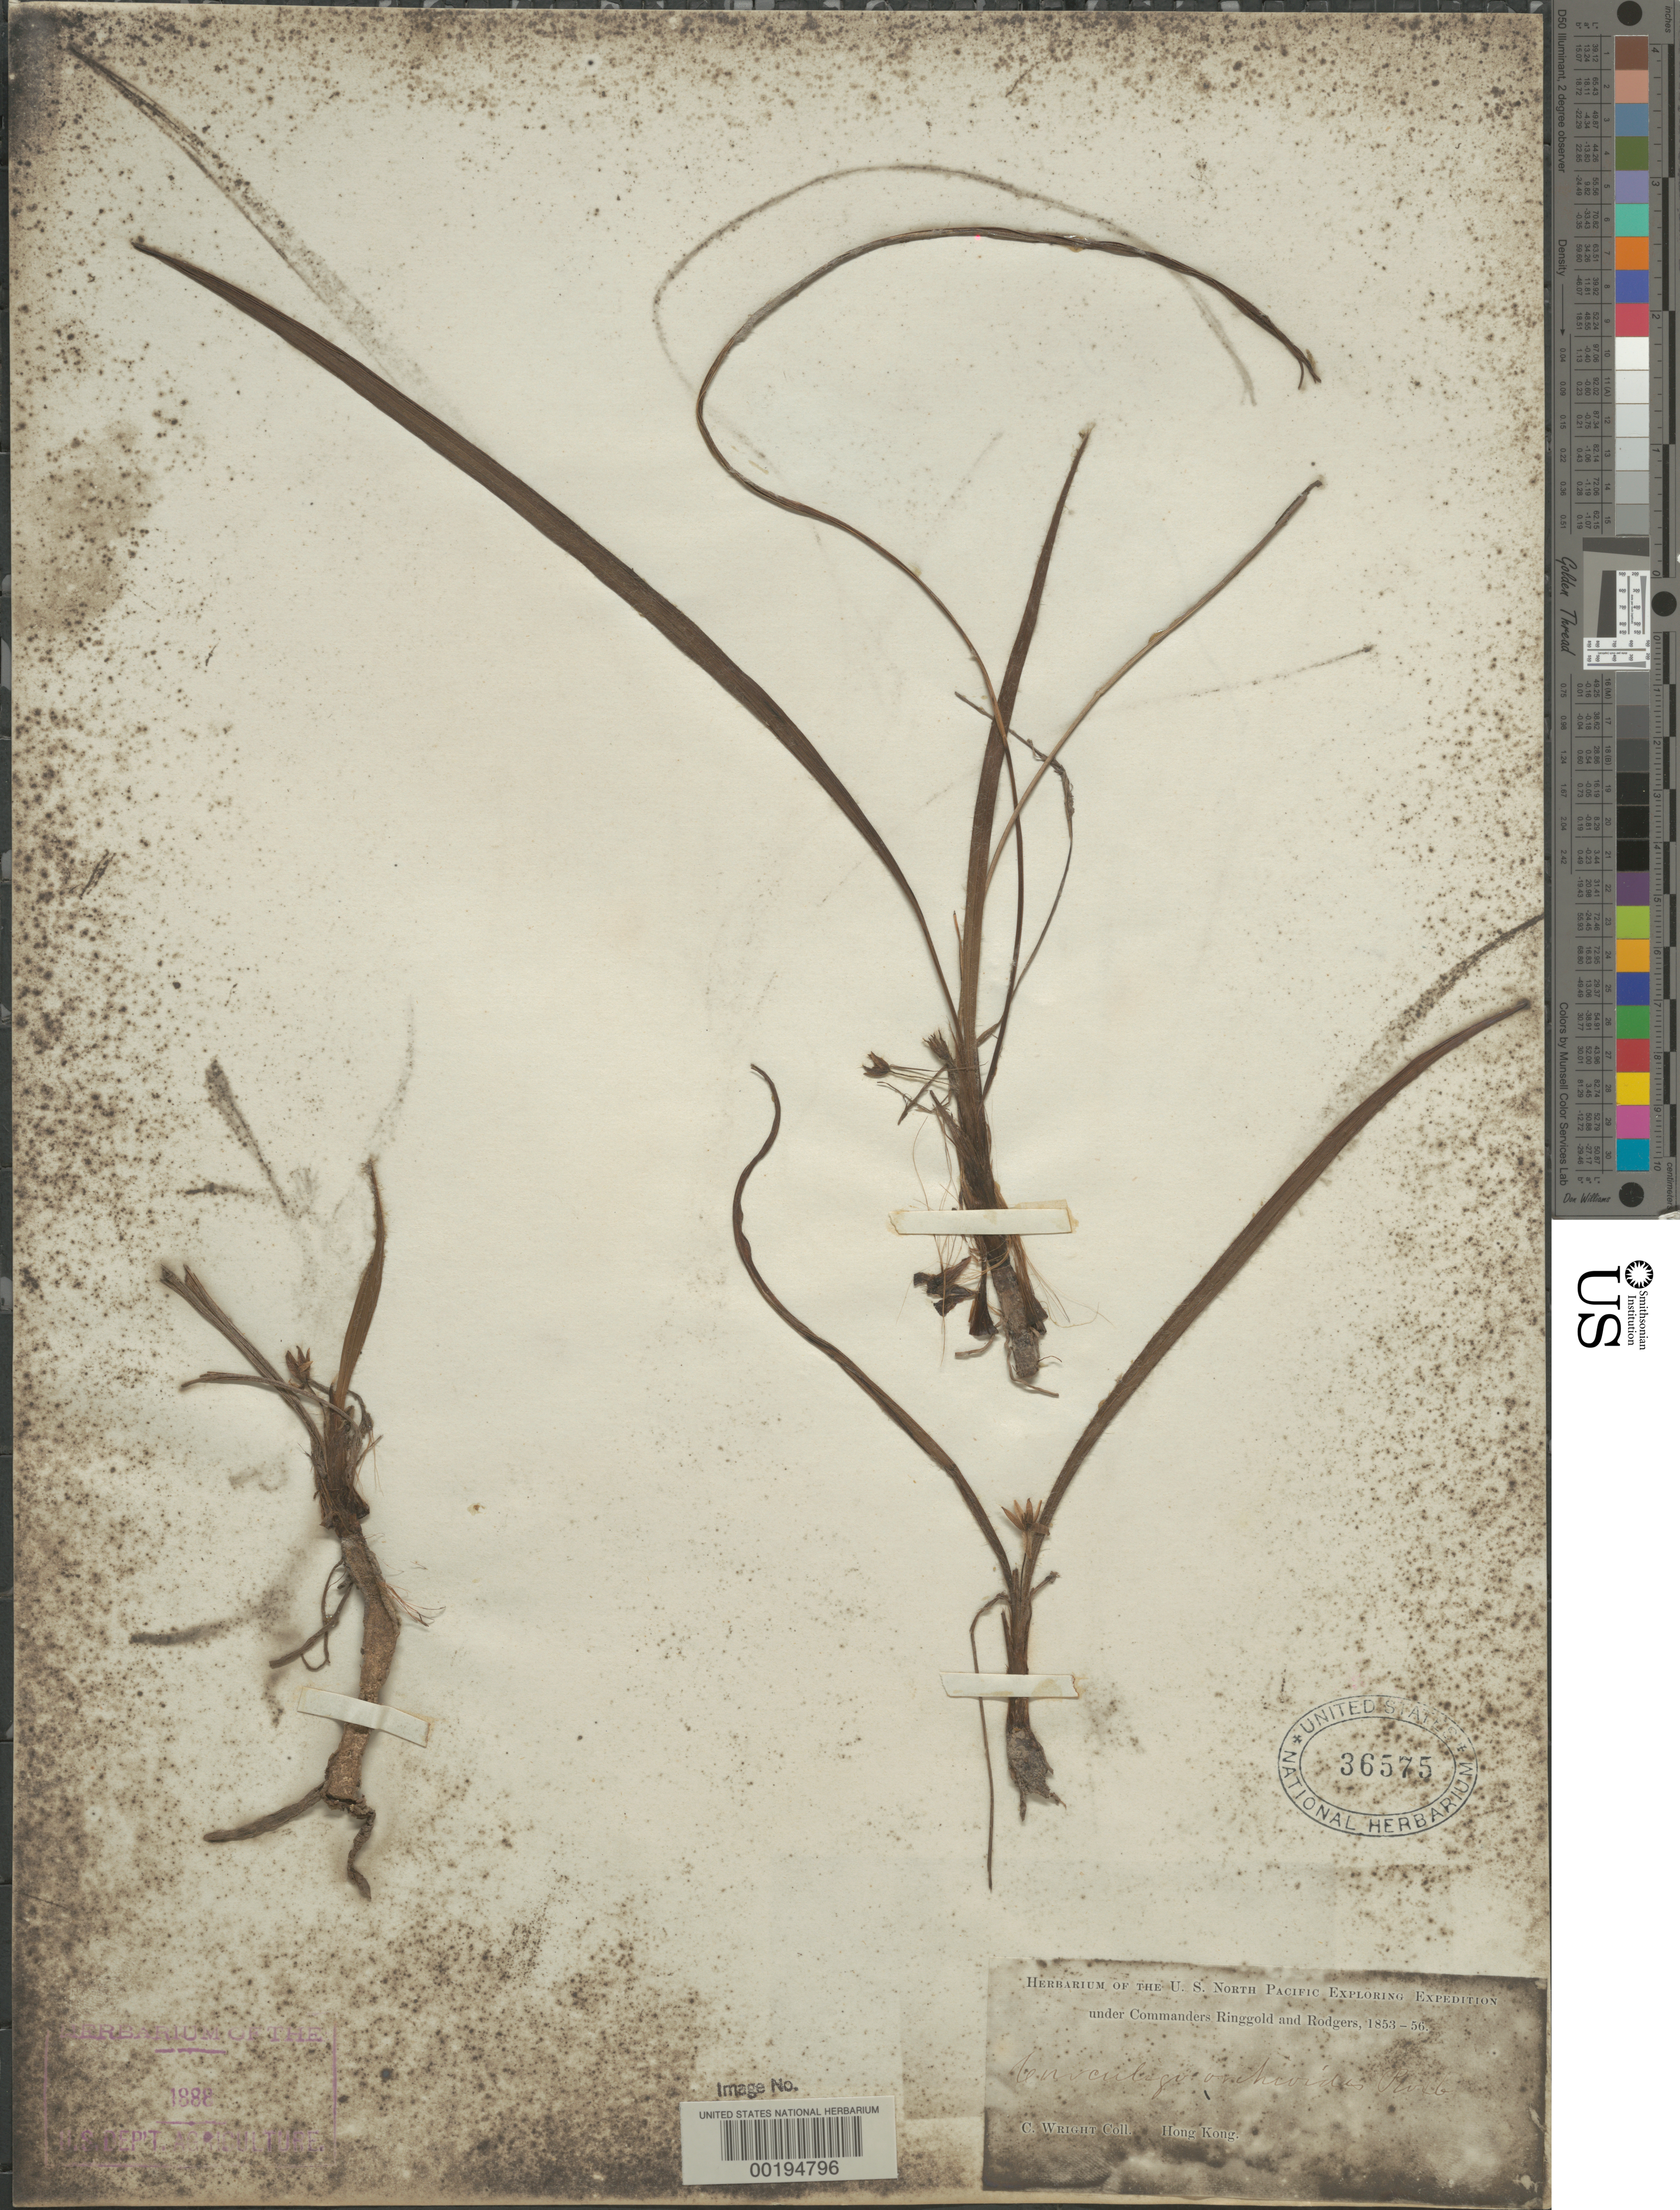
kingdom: Plantae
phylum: Tracheophyta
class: Liliopsida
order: Asparagales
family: Hypoxidaceae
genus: Curculigo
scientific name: Curculigo orchioides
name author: Gaertn.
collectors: C. Wright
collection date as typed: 1853 to -- -- 1856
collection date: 1853/1856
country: China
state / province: Hong Kong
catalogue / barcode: US 36575